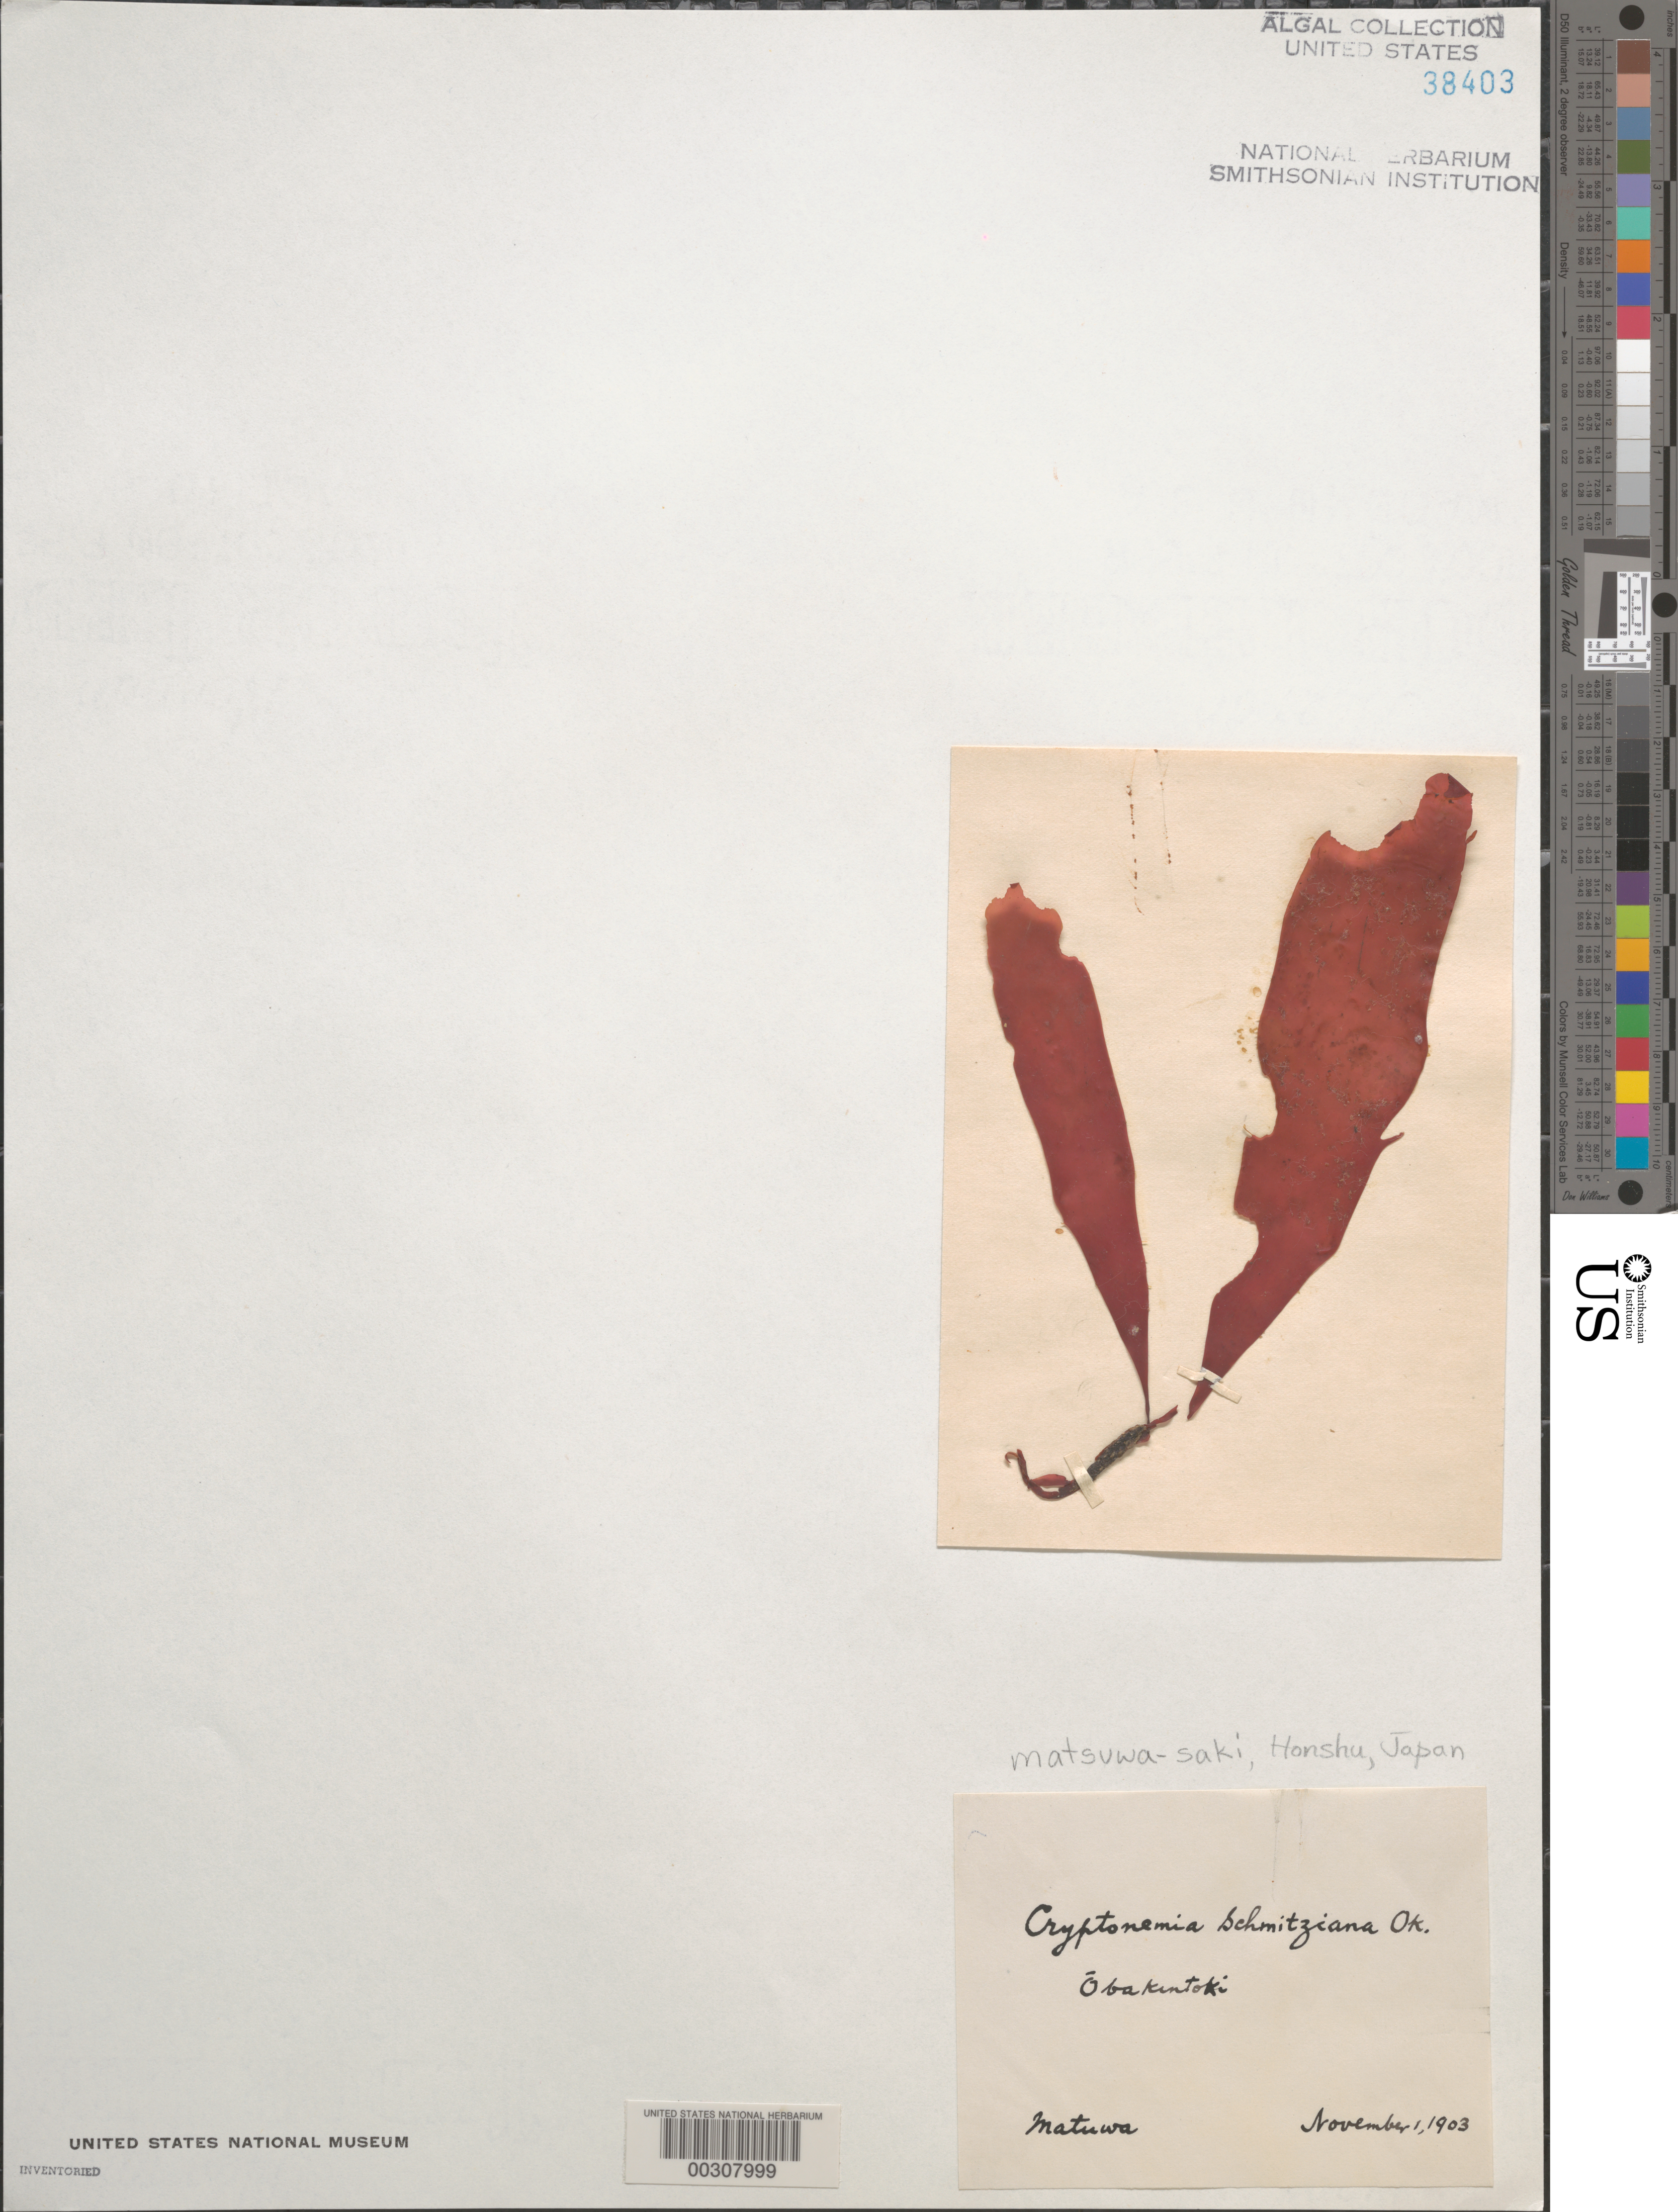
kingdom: Plantae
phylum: Rhodophyta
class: Florideophyceae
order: Halymeniales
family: Halymeniaceae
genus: Grateloupia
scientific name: Grateloupia schmitziana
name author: (Okamura) S. Kawaguchi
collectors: Matuwa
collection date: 1903-11-01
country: Japan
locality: Matsuwa-saki, Honshu. Ōbakentoki.